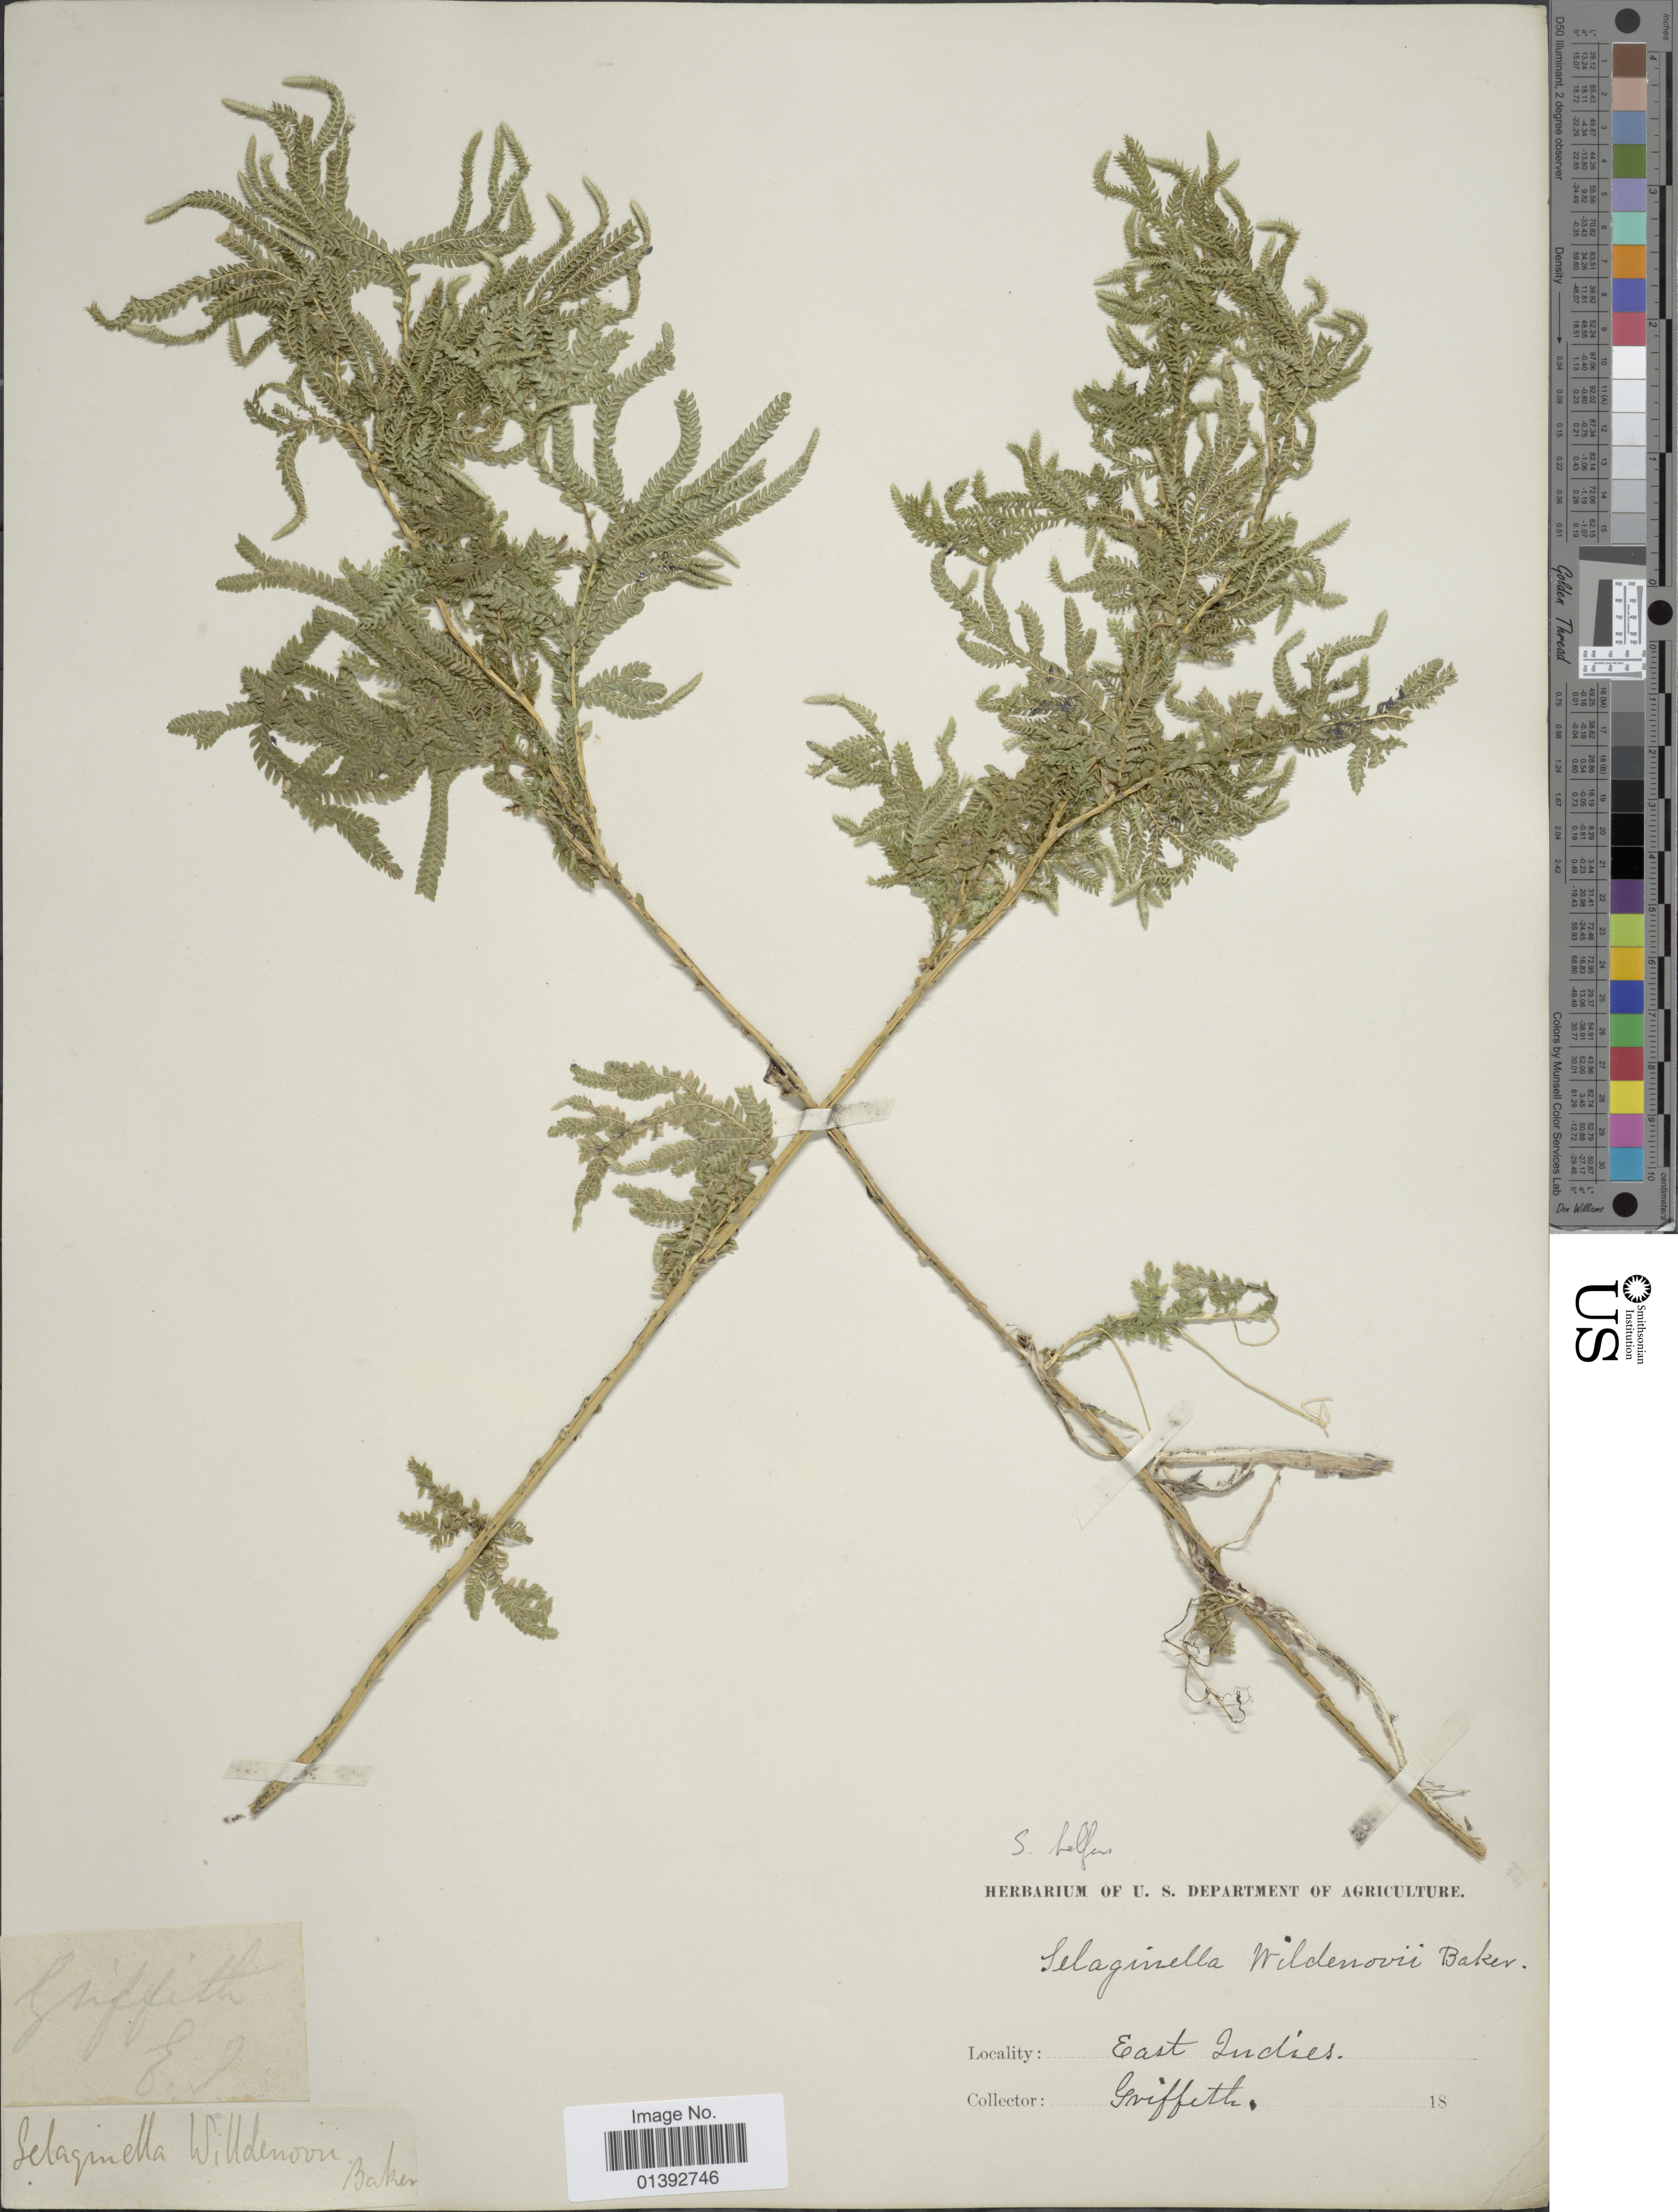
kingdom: Plantae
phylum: Tracheophyta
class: Lycopodiopsida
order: Selaginellales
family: Selaginellaceae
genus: Selaginella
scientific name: Selaginella helferi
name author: Warb.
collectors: Griffith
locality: East Indies